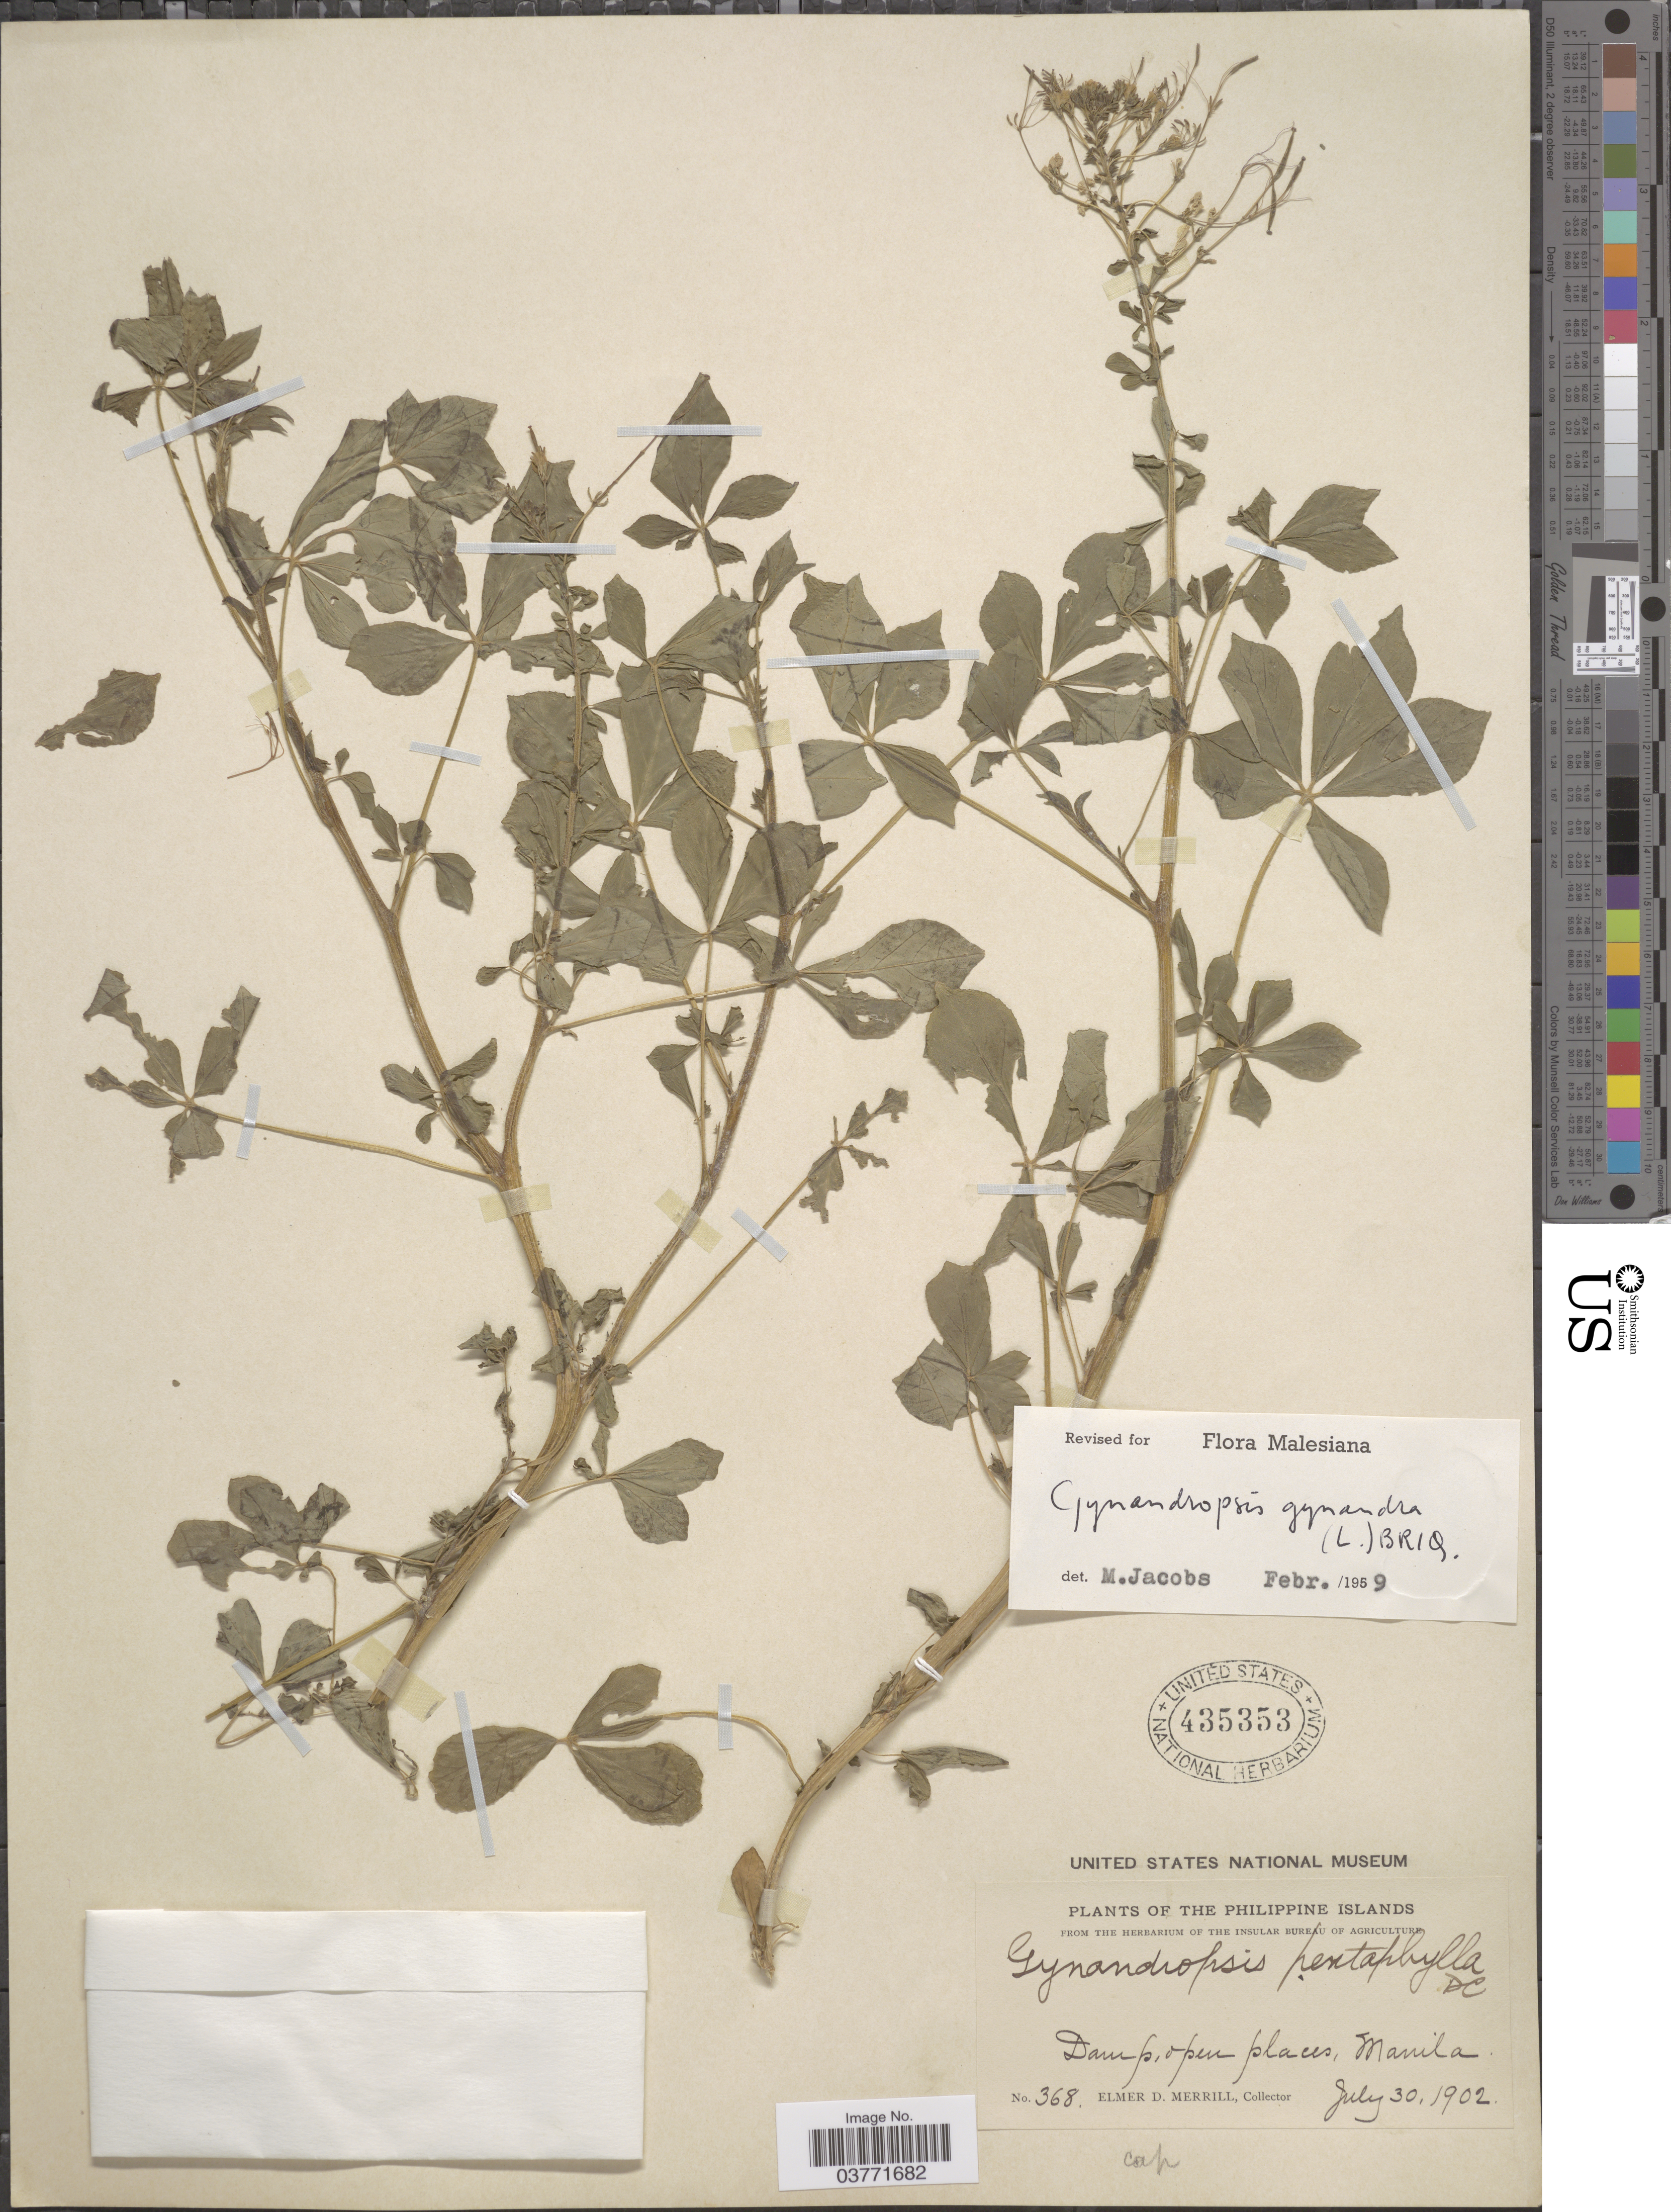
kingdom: Plantae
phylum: Tracheophyta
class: Magnoliopsida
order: Brassicales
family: Cleomaceae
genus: Gynandropsis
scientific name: Gynandropsis gynandra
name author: (L.) Briq.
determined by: Jacobs, M.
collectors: E. D. Merrill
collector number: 368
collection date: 1902-07-30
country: Philippines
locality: The Philippine Islands. Manila.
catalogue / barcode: US 435353